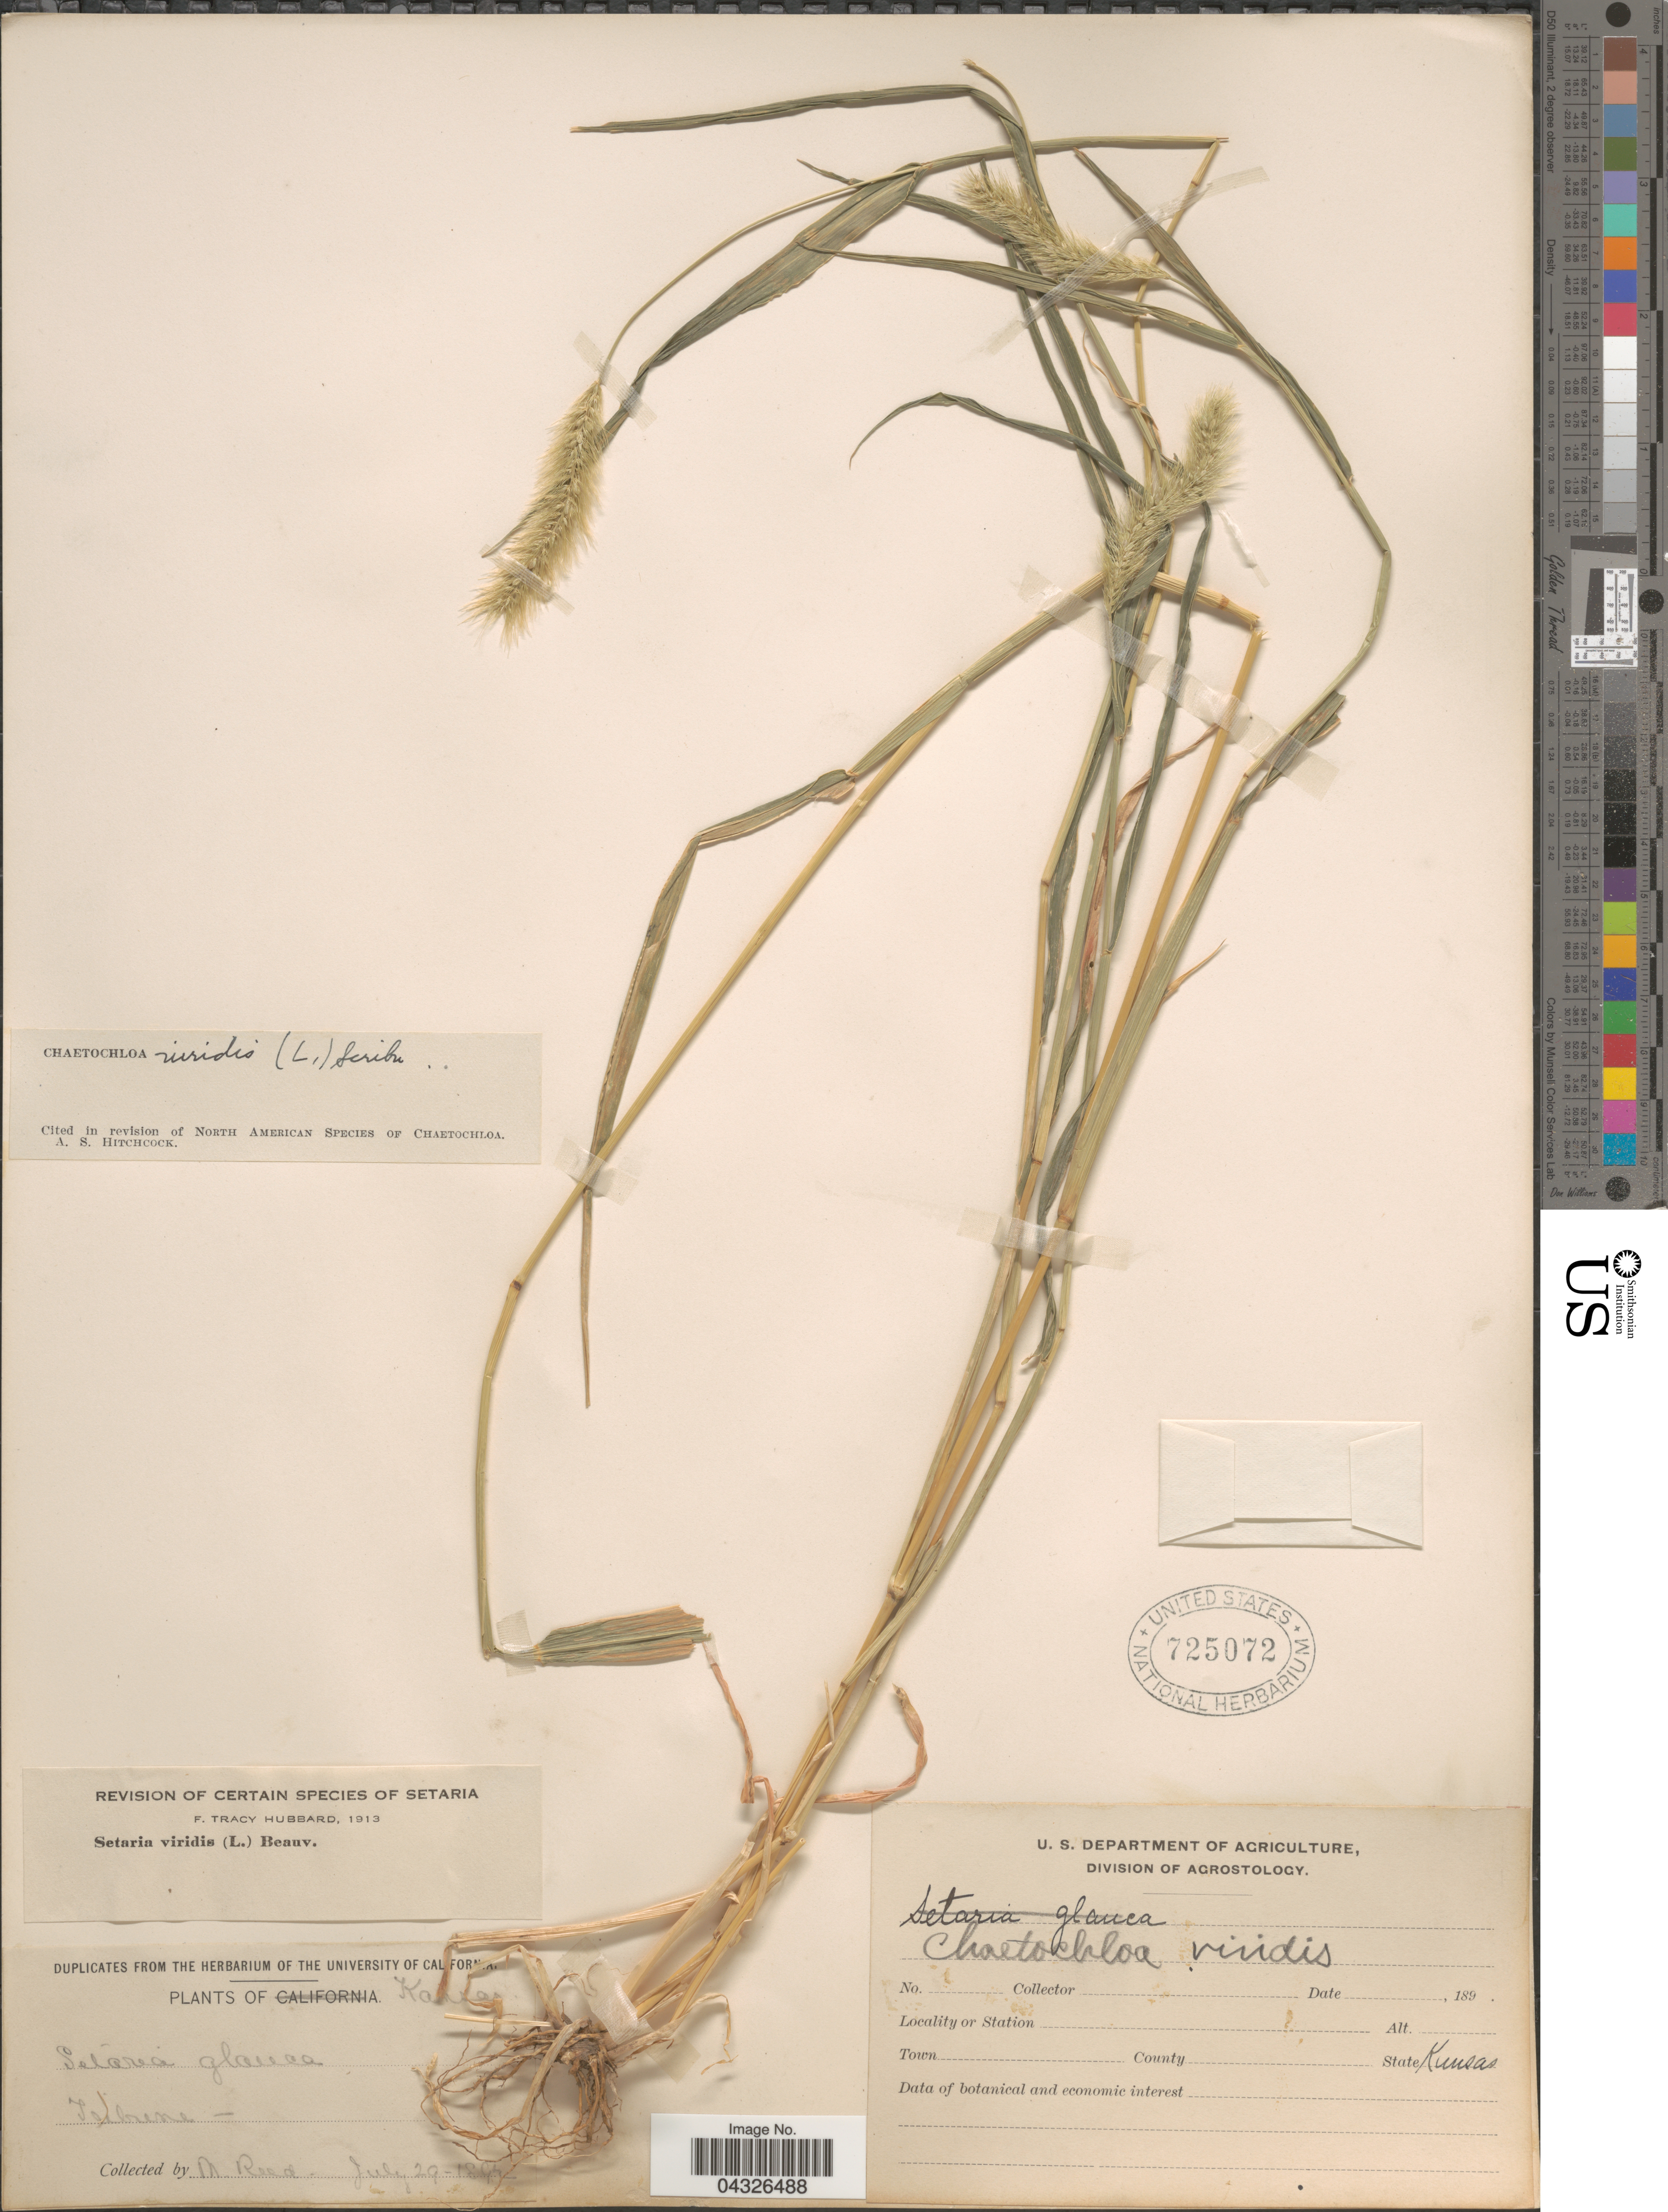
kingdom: Plantae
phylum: Tracheophyta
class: Liliopsida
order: Poales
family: Poaceae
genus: Setaria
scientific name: Setaria viridis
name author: (L.) P. Beauv.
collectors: A. Reed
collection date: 1892-07-29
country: United States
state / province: Kansas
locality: Tribune.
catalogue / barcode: US 725072